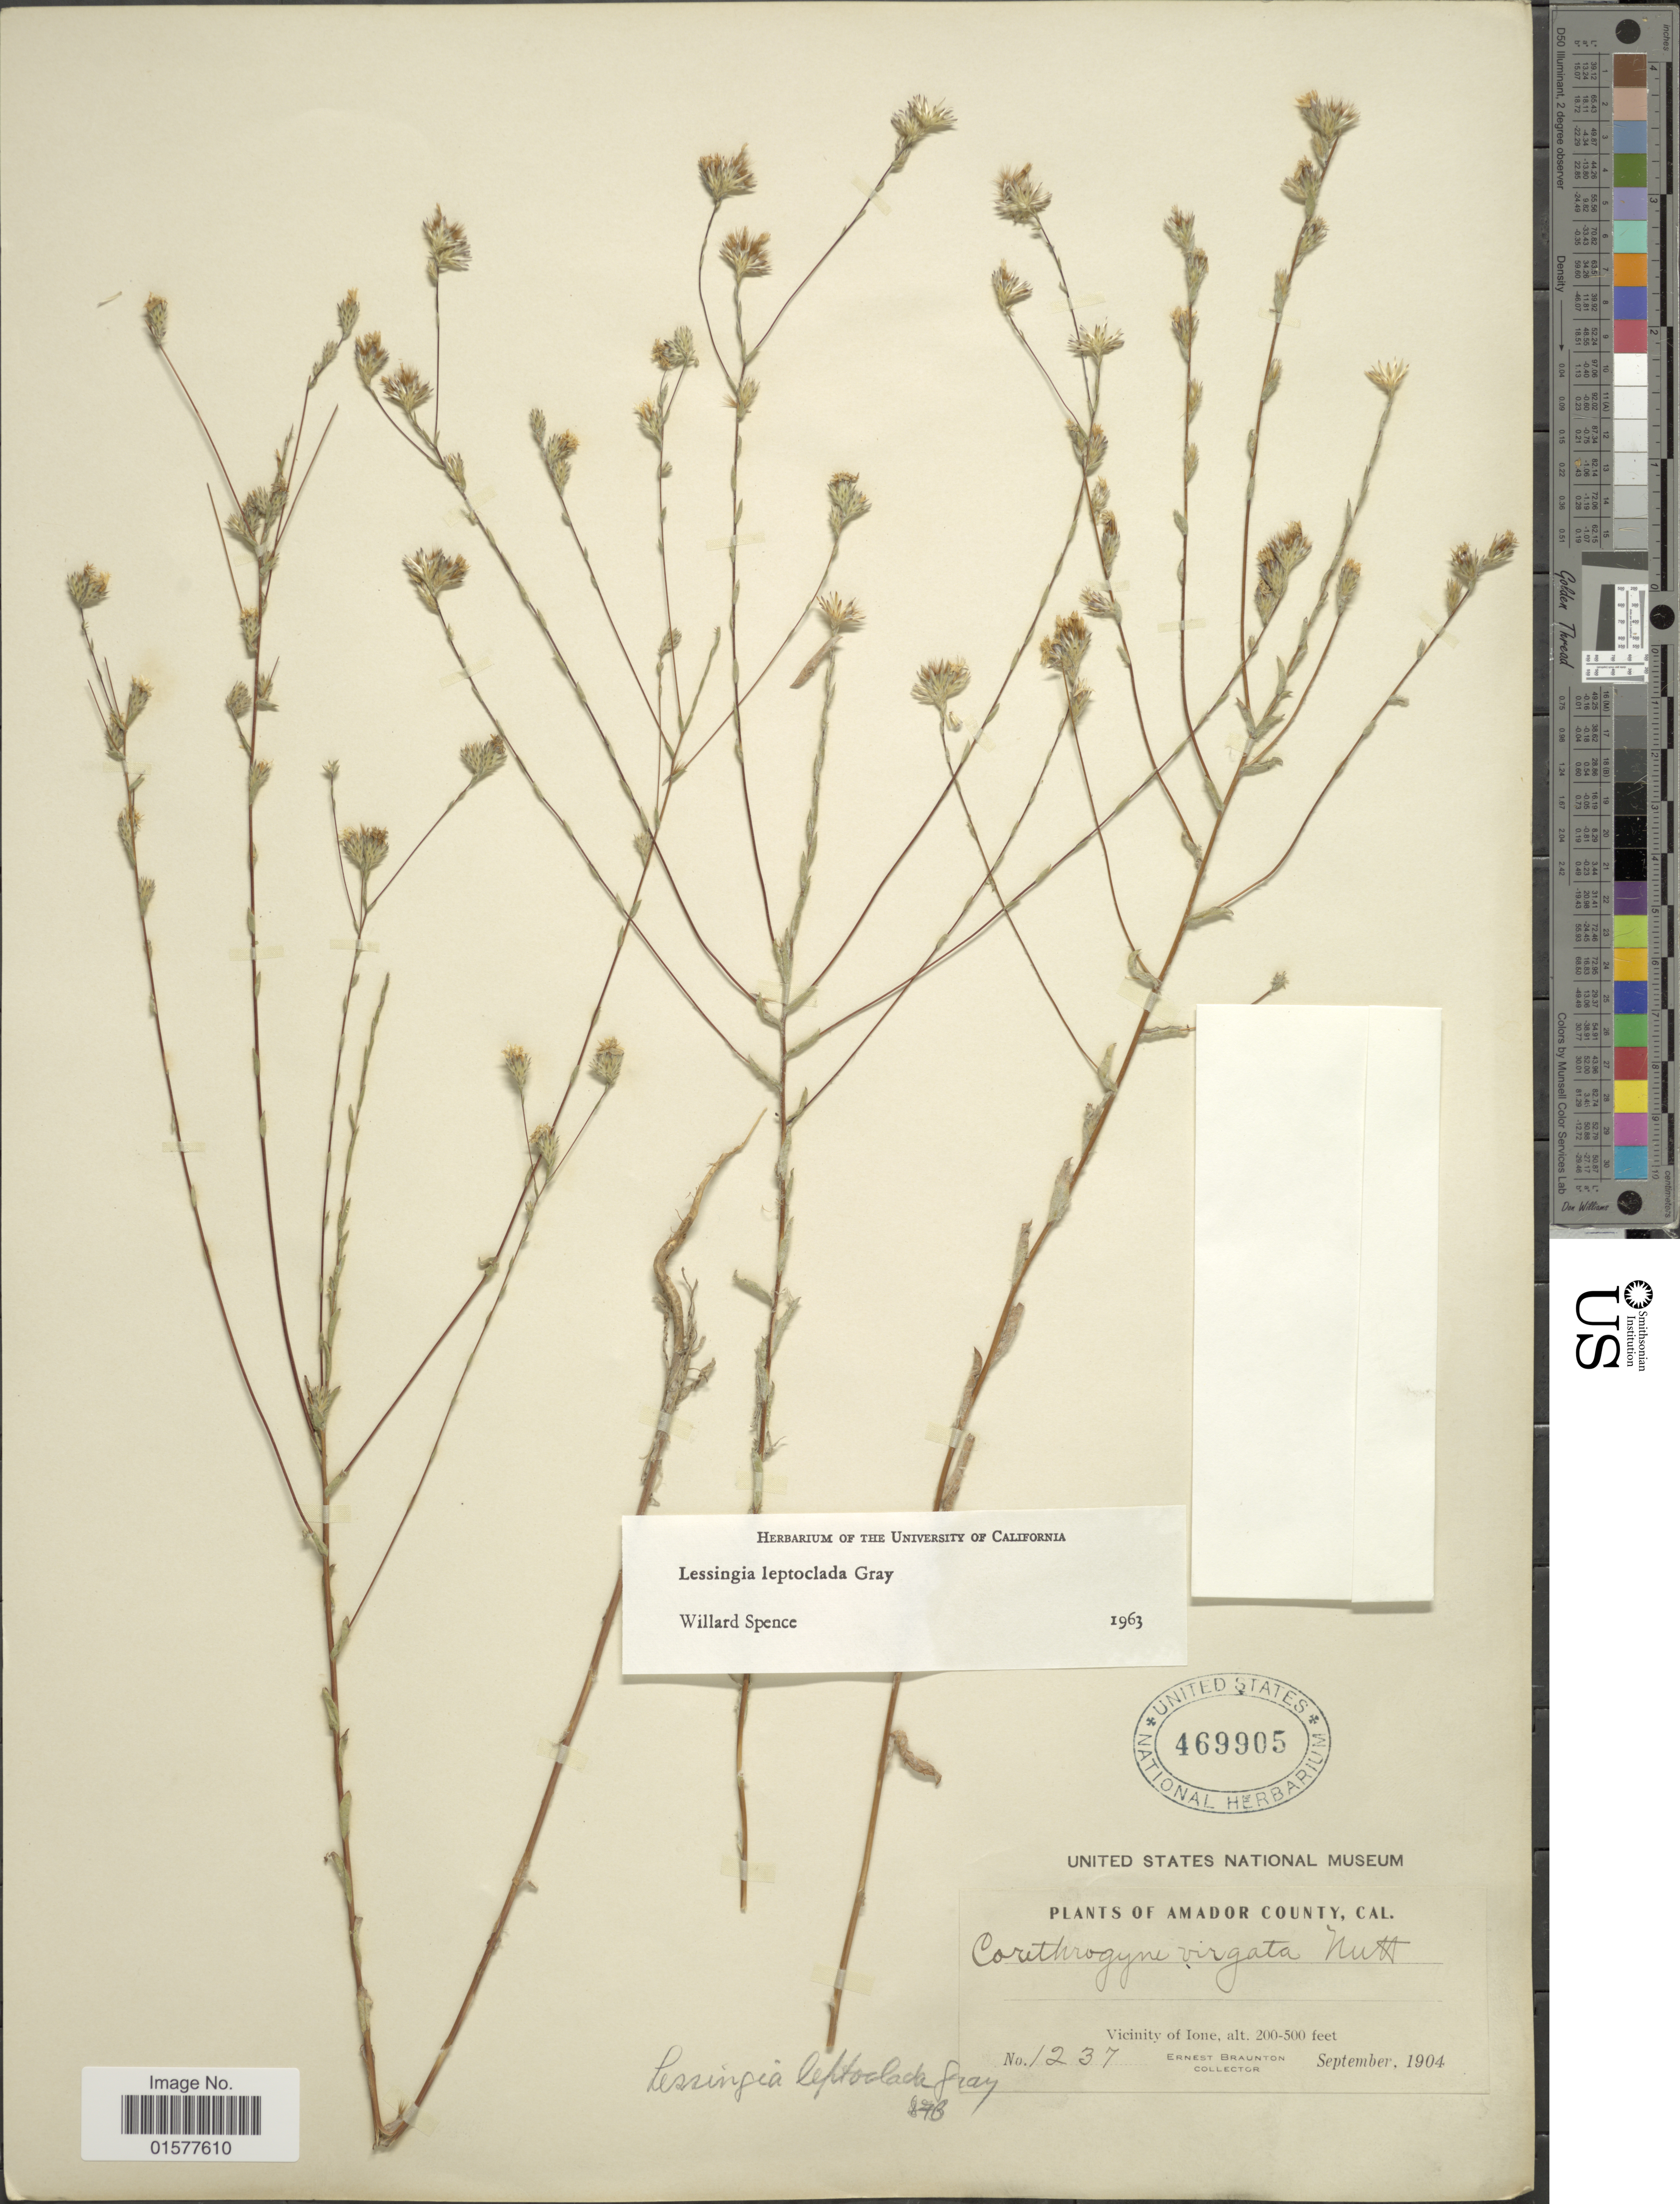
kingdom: Plantae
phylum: Tracheophyta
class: Magnoliopsida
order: Asterales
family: Asteraceae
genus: Lessingia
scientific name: Lessingia leptoclada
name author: A. Gray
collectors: E. Braunton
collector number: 1237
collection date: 1904-09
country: United States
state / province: California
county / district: Amador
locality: Amador County, Vicinity of Ione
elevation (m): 61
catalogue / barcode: US 469905